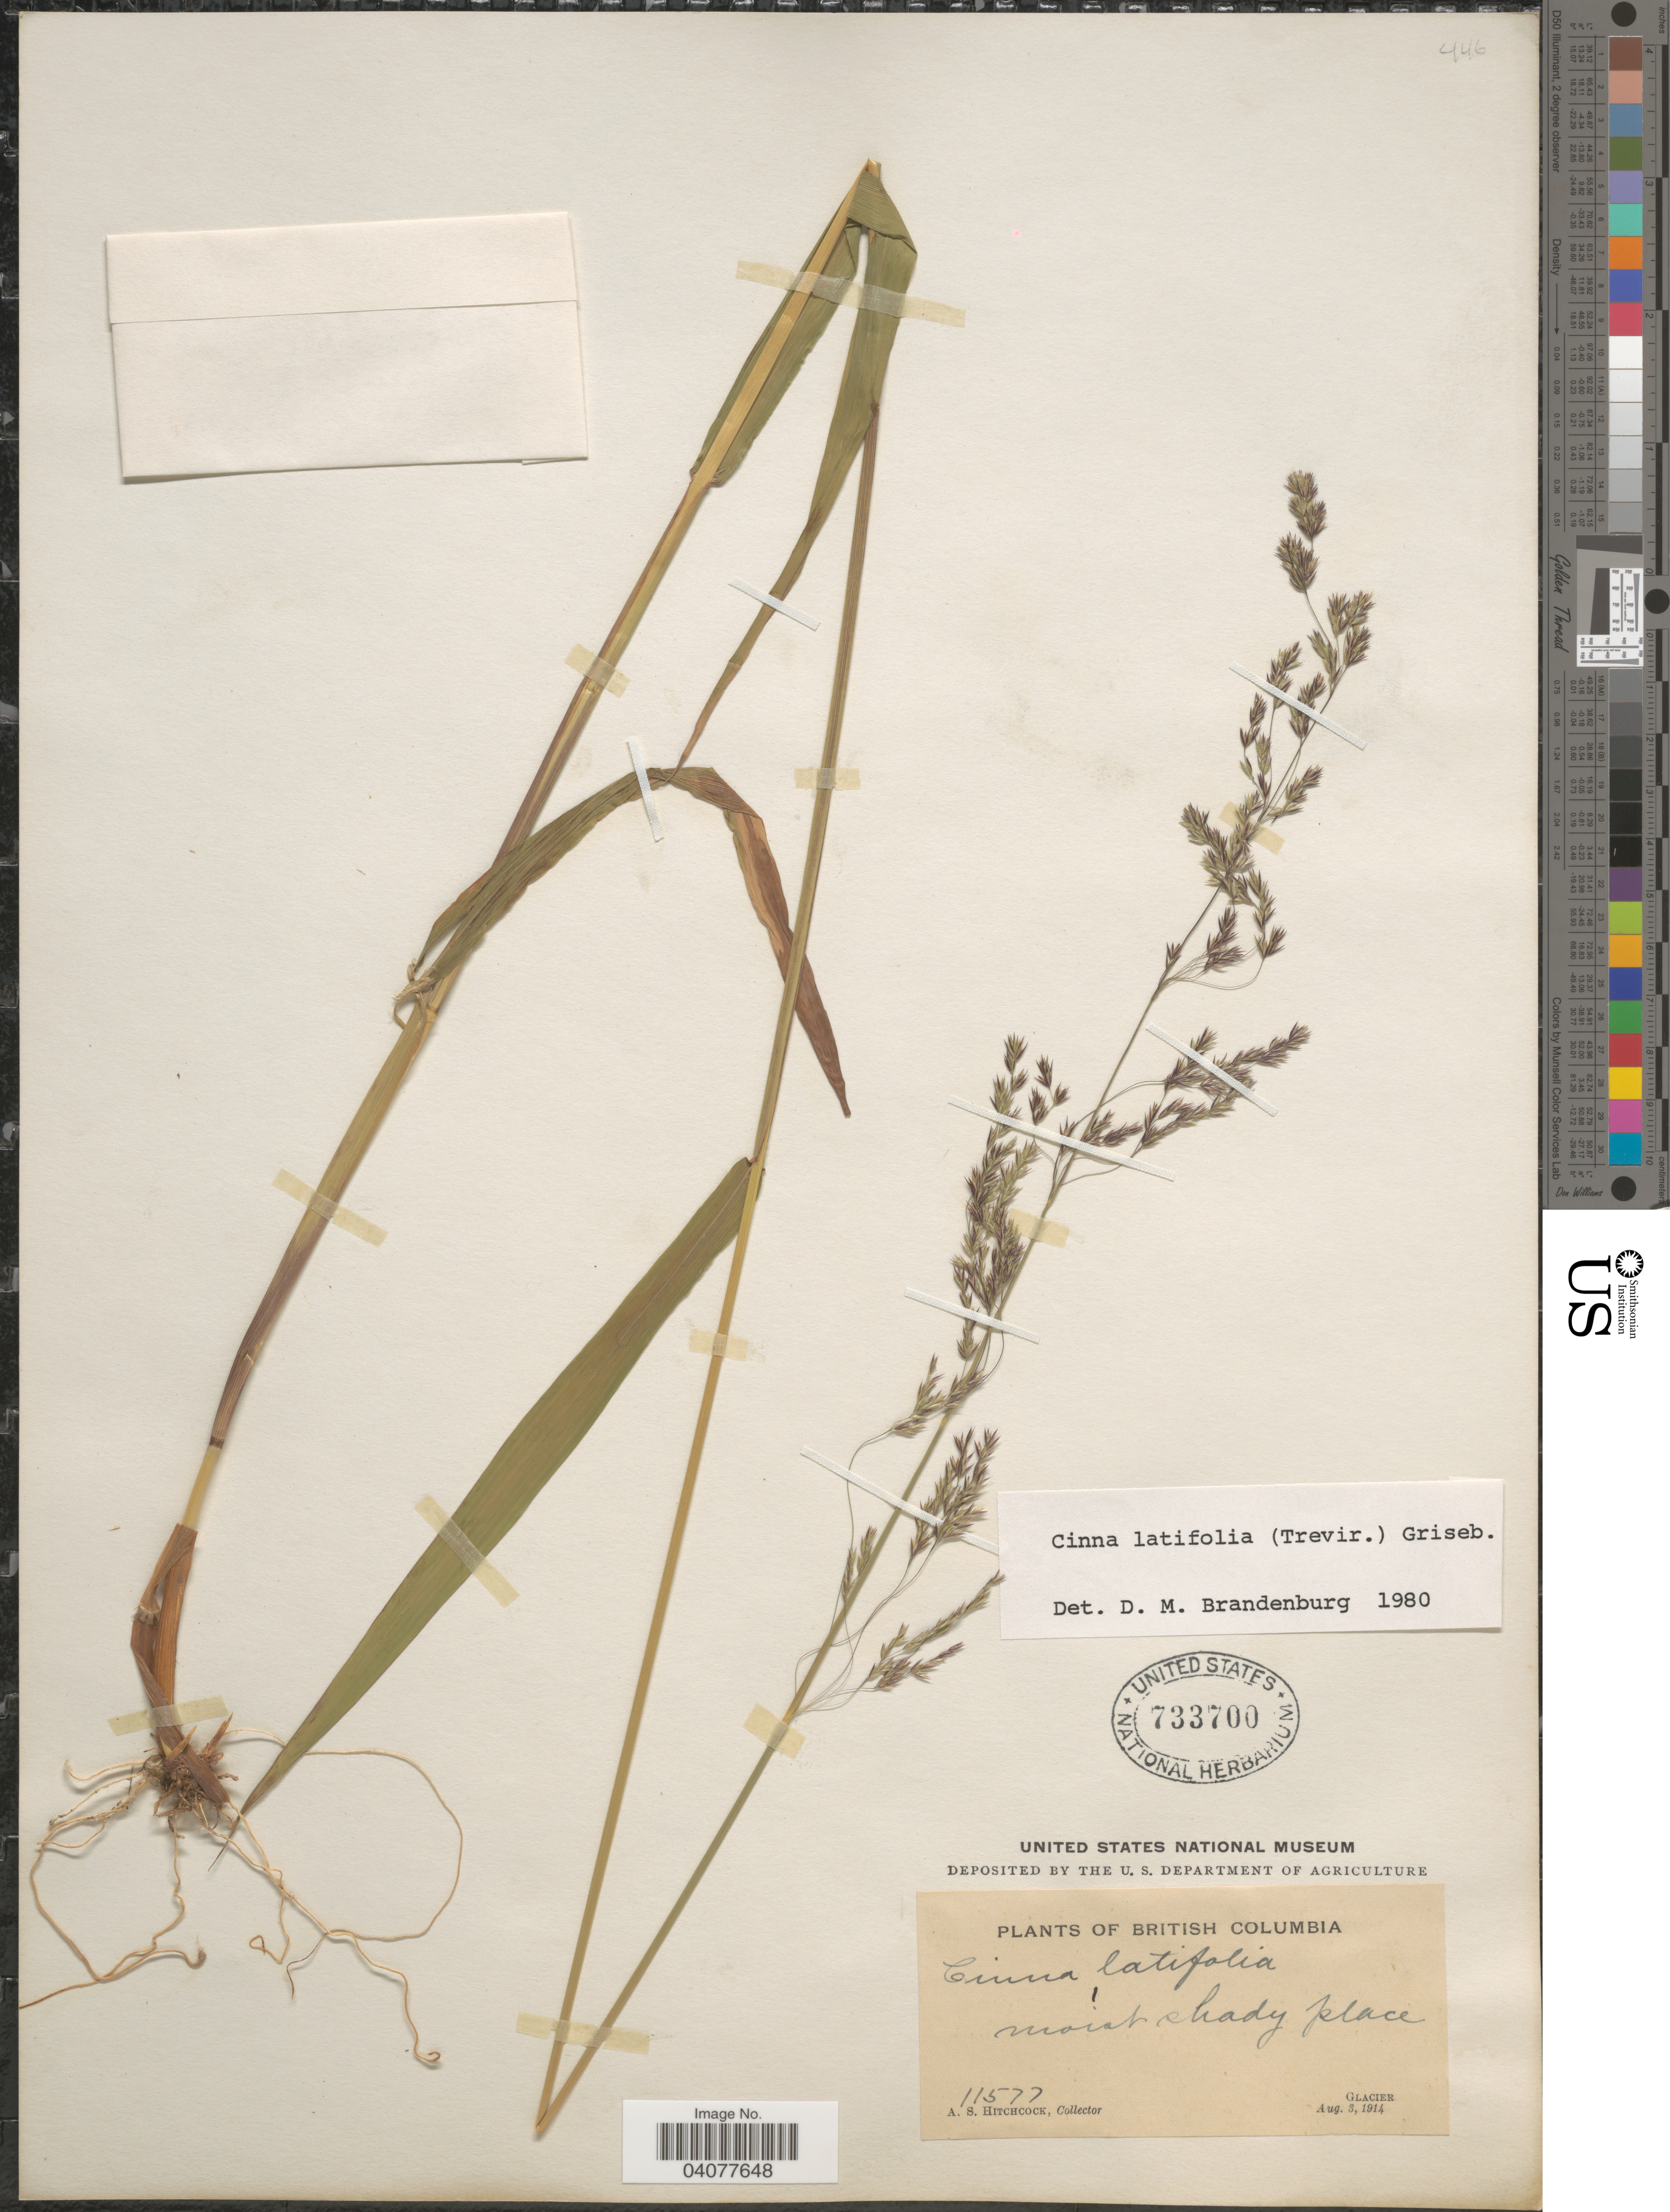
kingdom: Plantae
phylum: Tracheophyta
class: Liliopsida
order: Poales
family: Poaceae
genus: Cinna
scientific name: Cinna latifolia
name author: (Trevir. ex Goeppert) Griseb.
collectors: A. S. Hitchcock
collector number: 11577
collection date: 1914-08-03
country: Canada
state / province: British Columbia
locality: Moist shady place. Glacier.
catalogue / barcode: US 733700